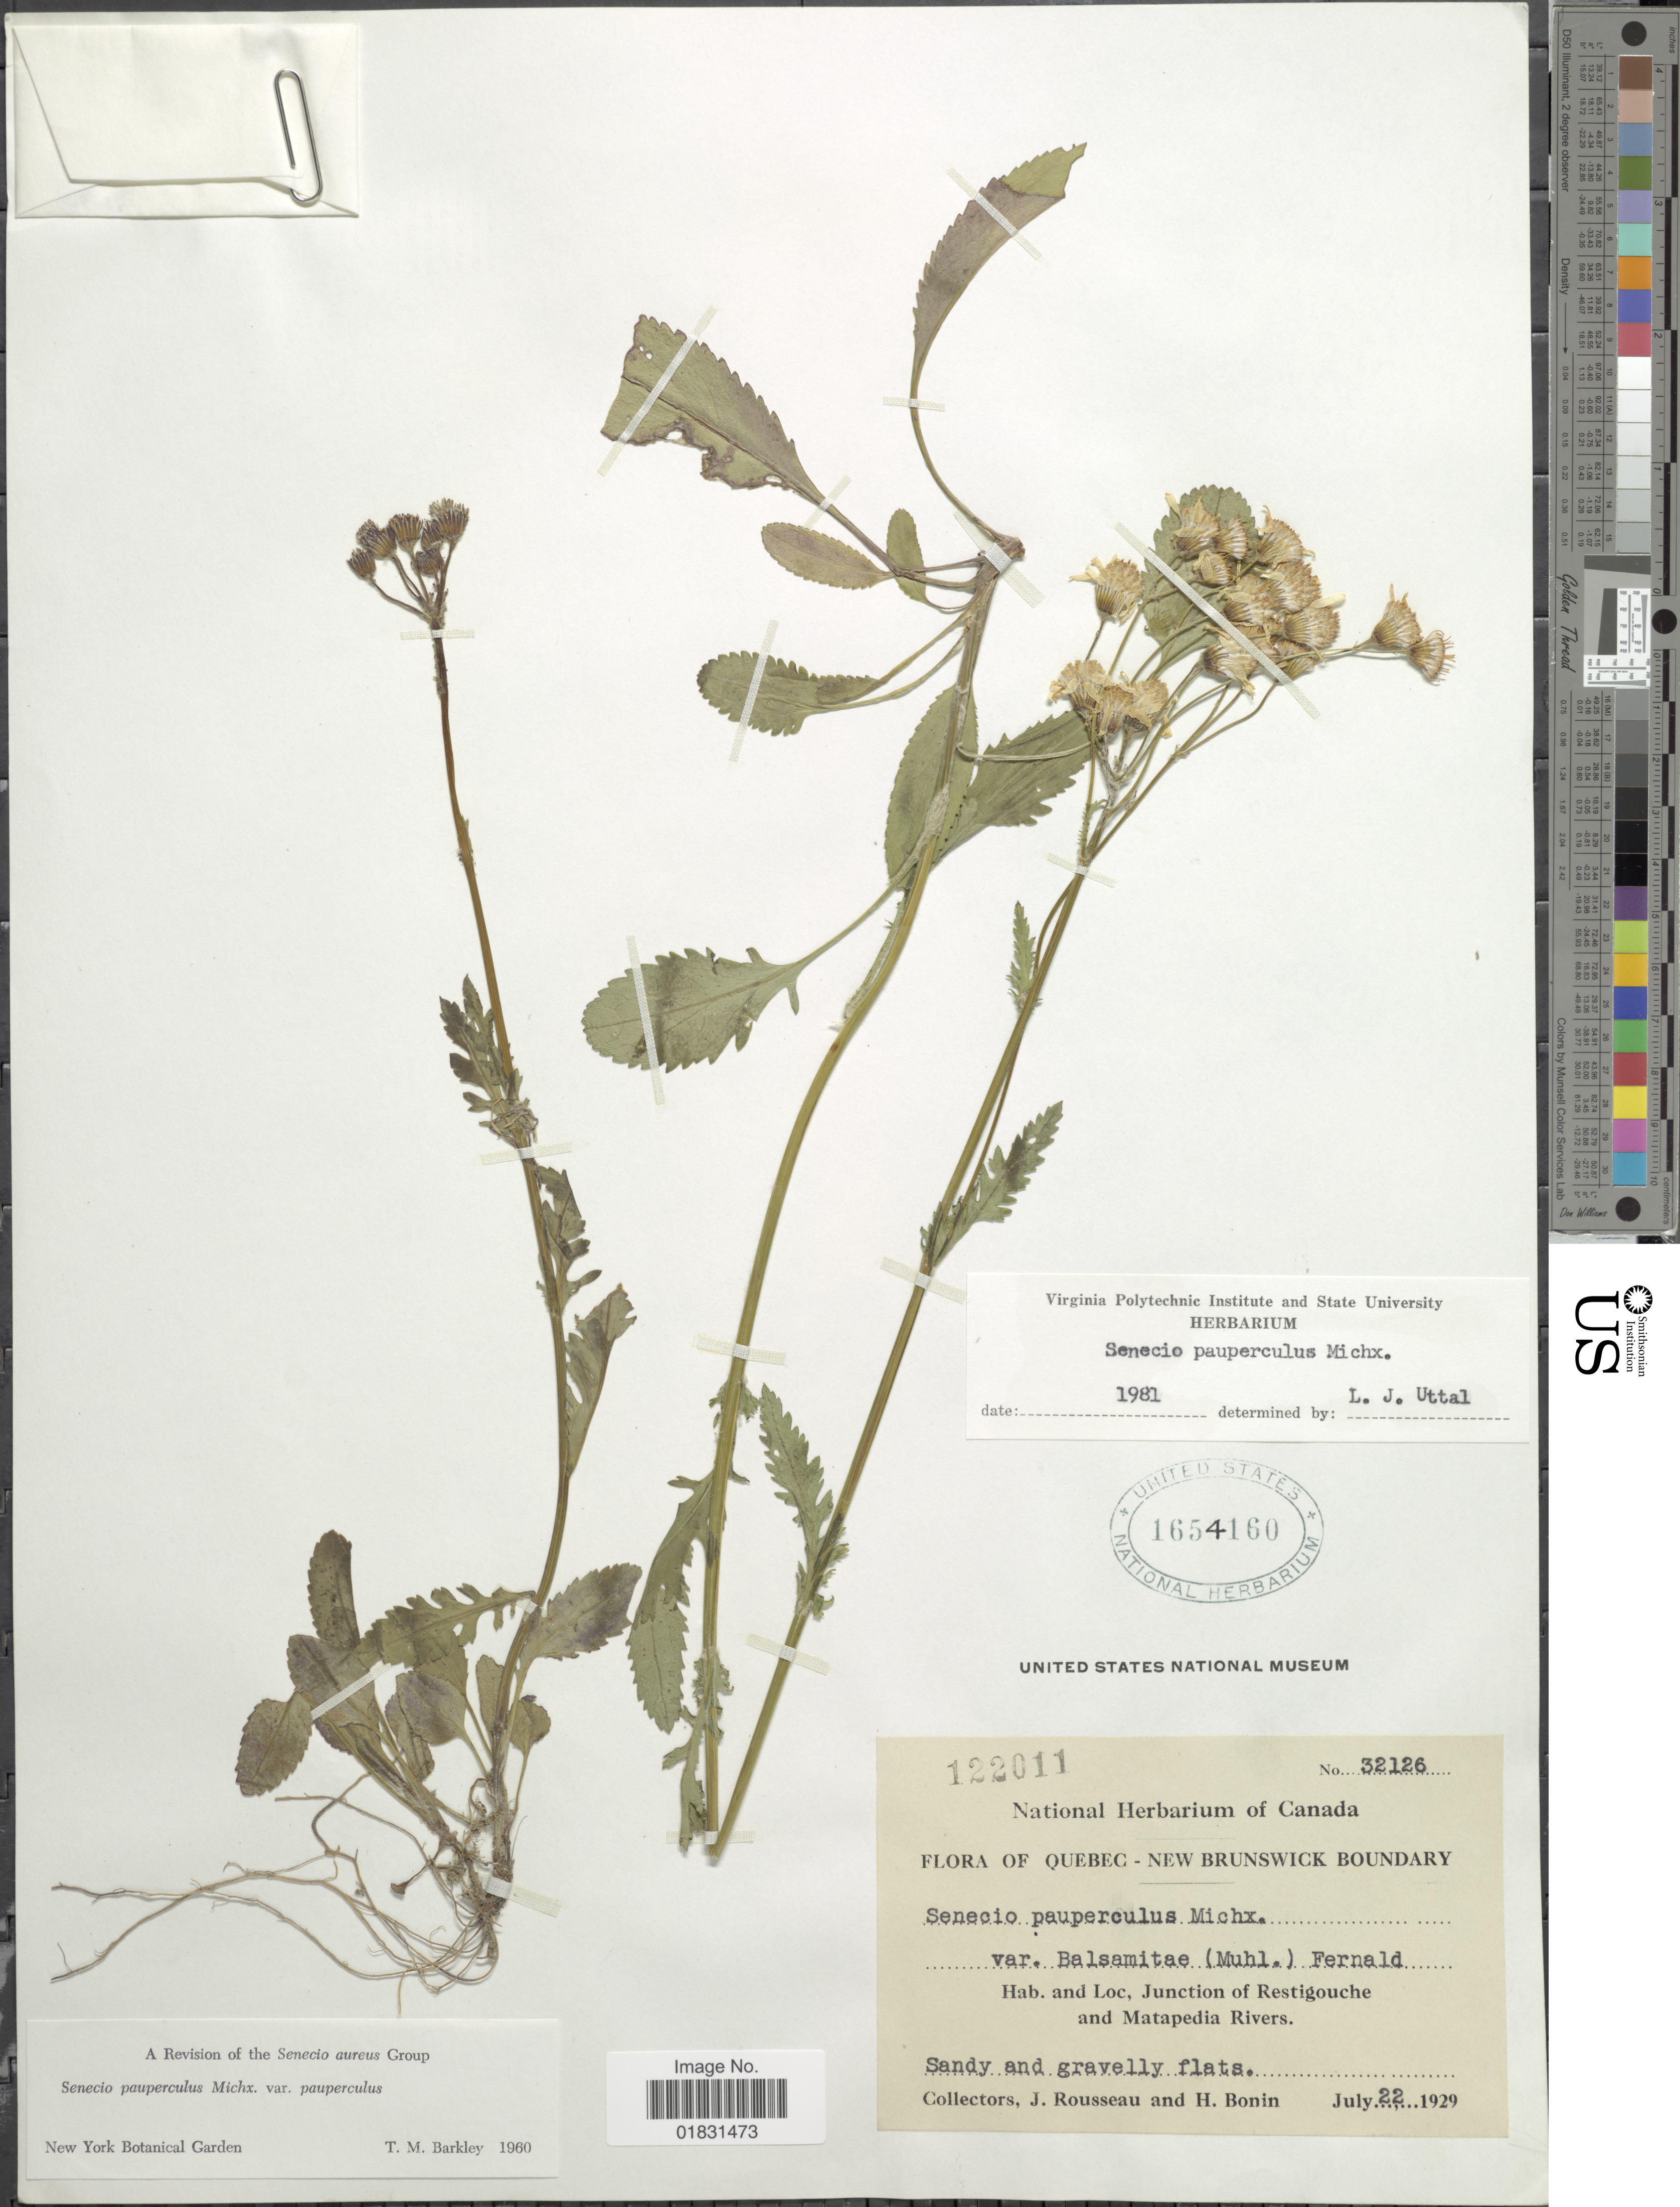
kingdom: Plantae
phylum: Tracheophyta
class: Magnoliopsida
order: Asterales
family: Asteraceae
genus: Packera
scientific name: Packera paupercula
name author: (Michx.) Á. Löve & D. Löve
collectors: J. Rousseau & H. Bonin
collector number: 32126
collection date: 1929-07-22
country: Canada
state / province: Quebec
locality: Quebec - New Brunswick Boundary, Junction of Restigouche and Matapedia Rivers. Sandy and gravelly flats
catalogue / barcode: US 1654160